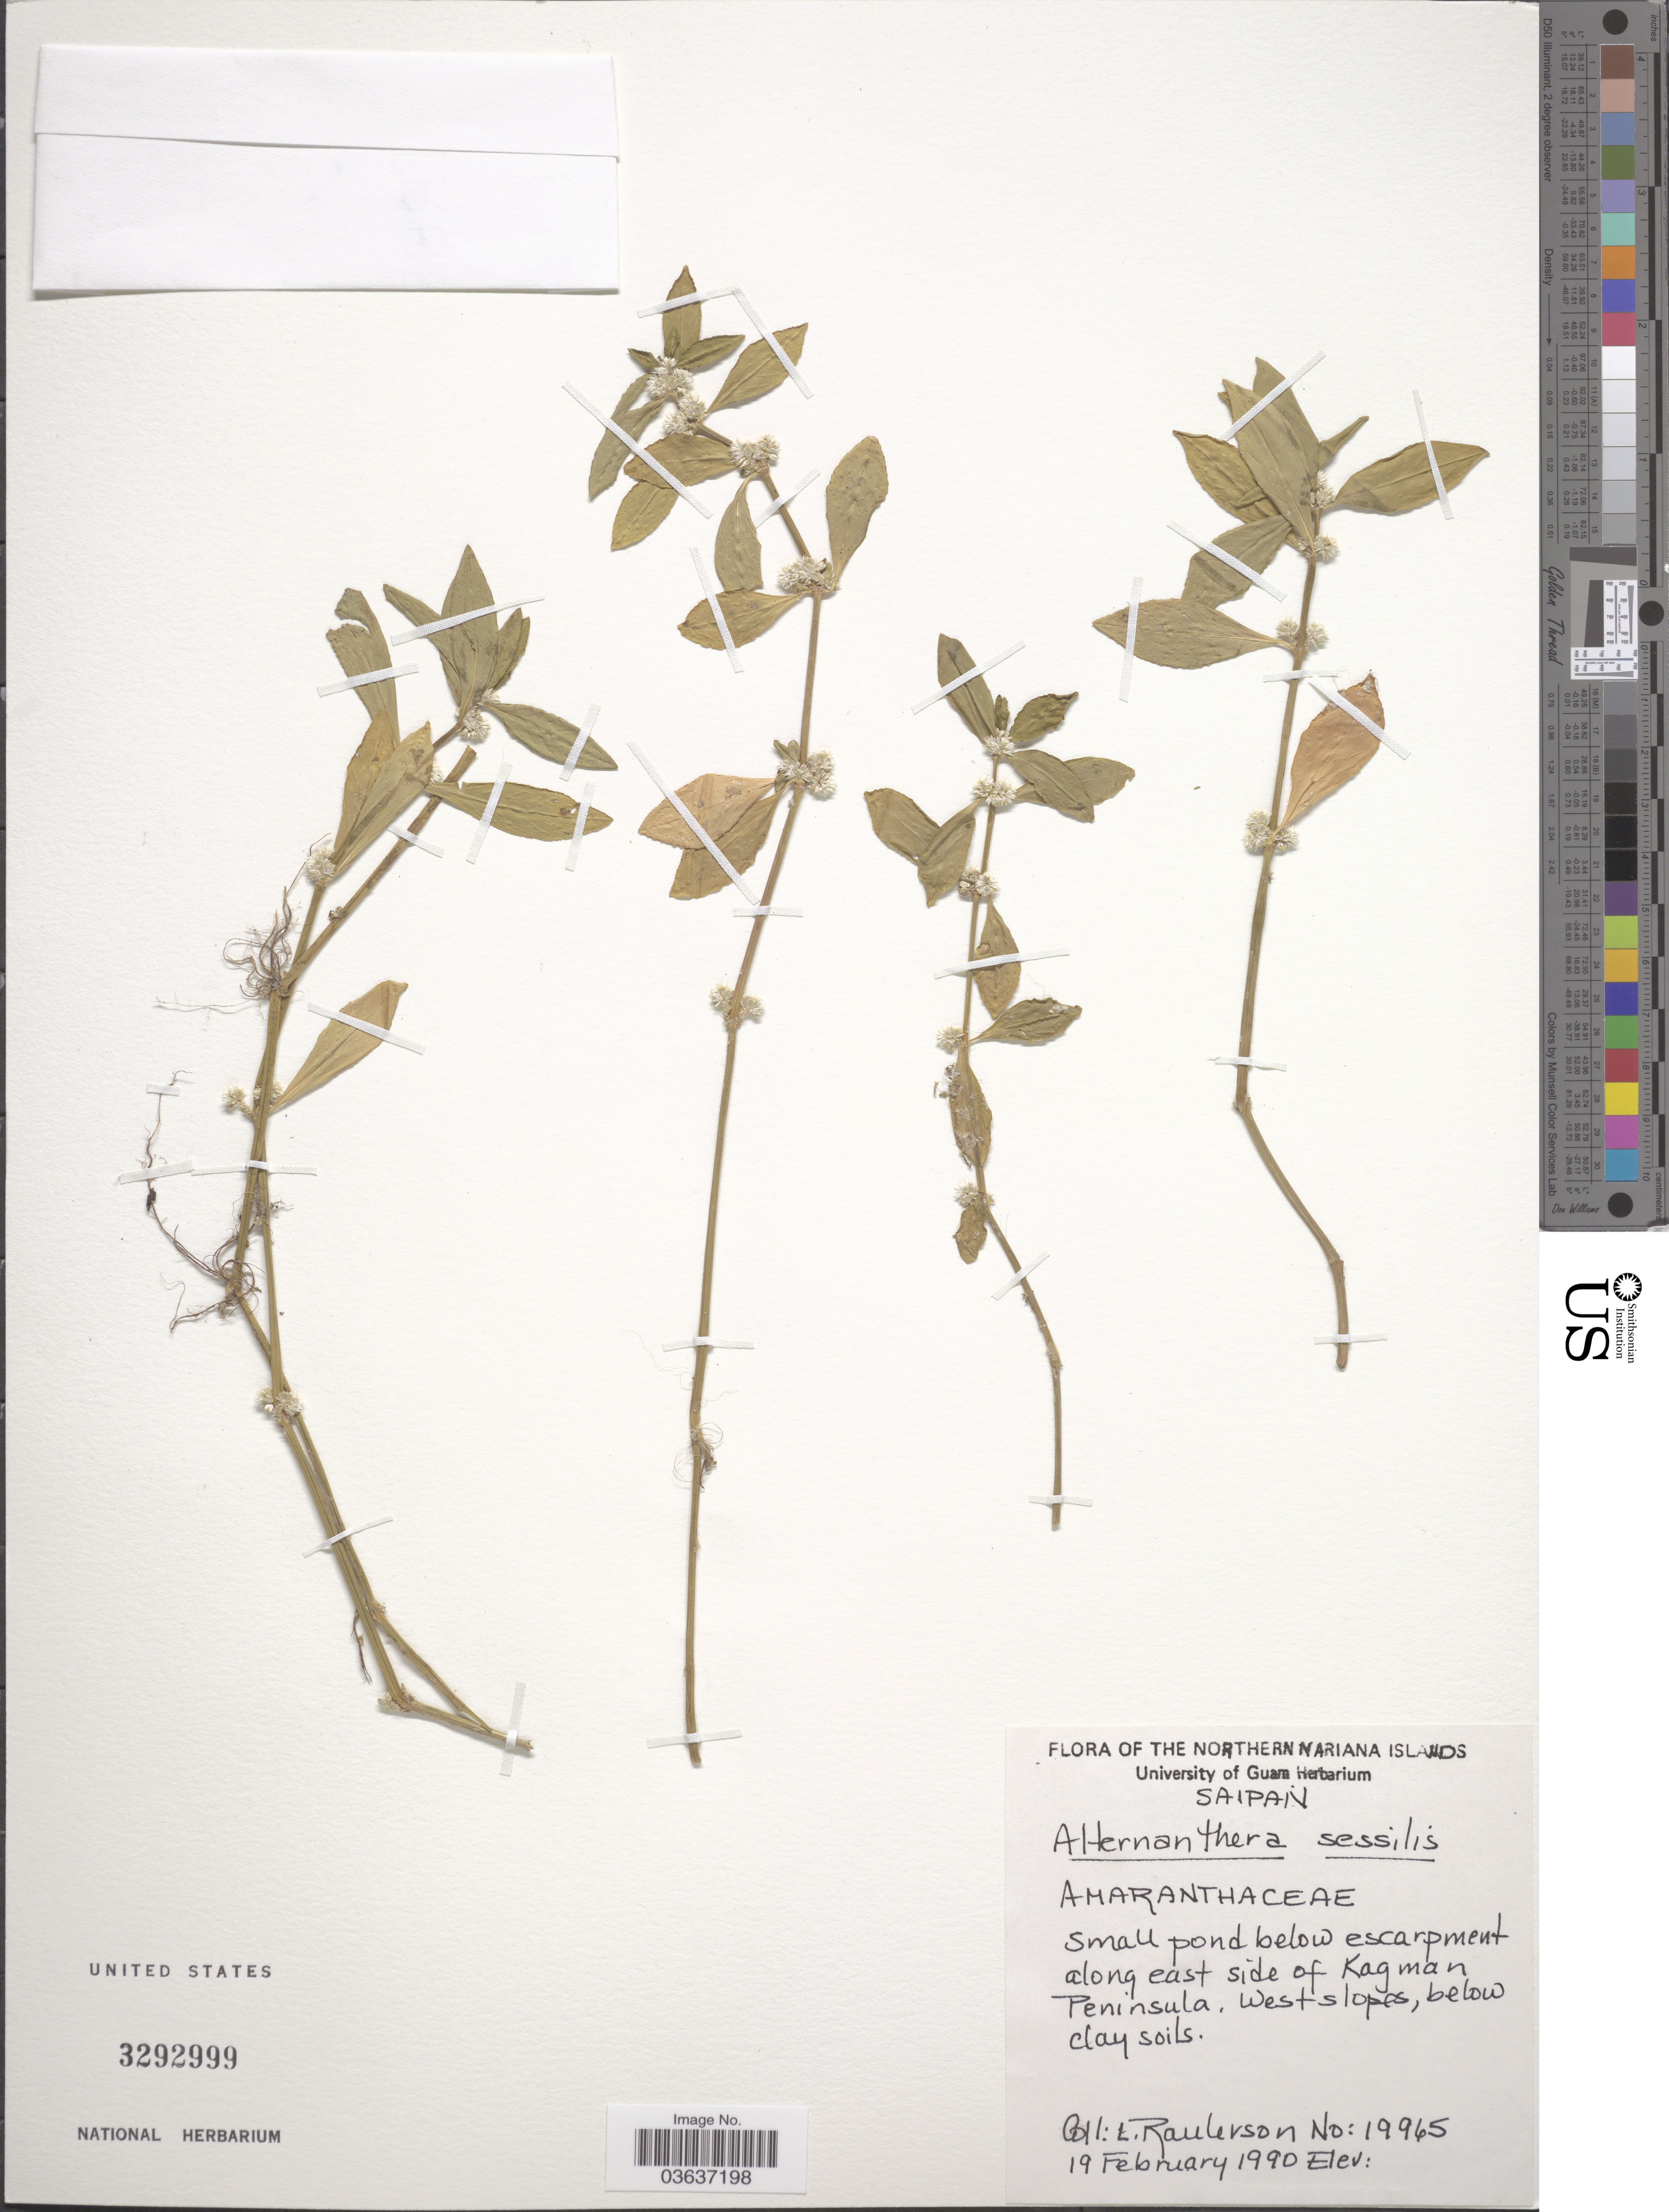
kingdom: Plantae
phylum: Tracheophyta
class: Magnoliopsida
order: Caryophyllales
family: Amaranthaceae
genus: Alternanthera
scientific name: Alternanthera sessilis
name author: (L.) DC.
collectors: L. Raulerson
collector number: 19965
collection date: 1990-02-19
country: Northern Mariana Islands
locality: Saipan. Small pond below escarpment along east side of Kagman Peninsula.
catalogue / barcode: US 3292999